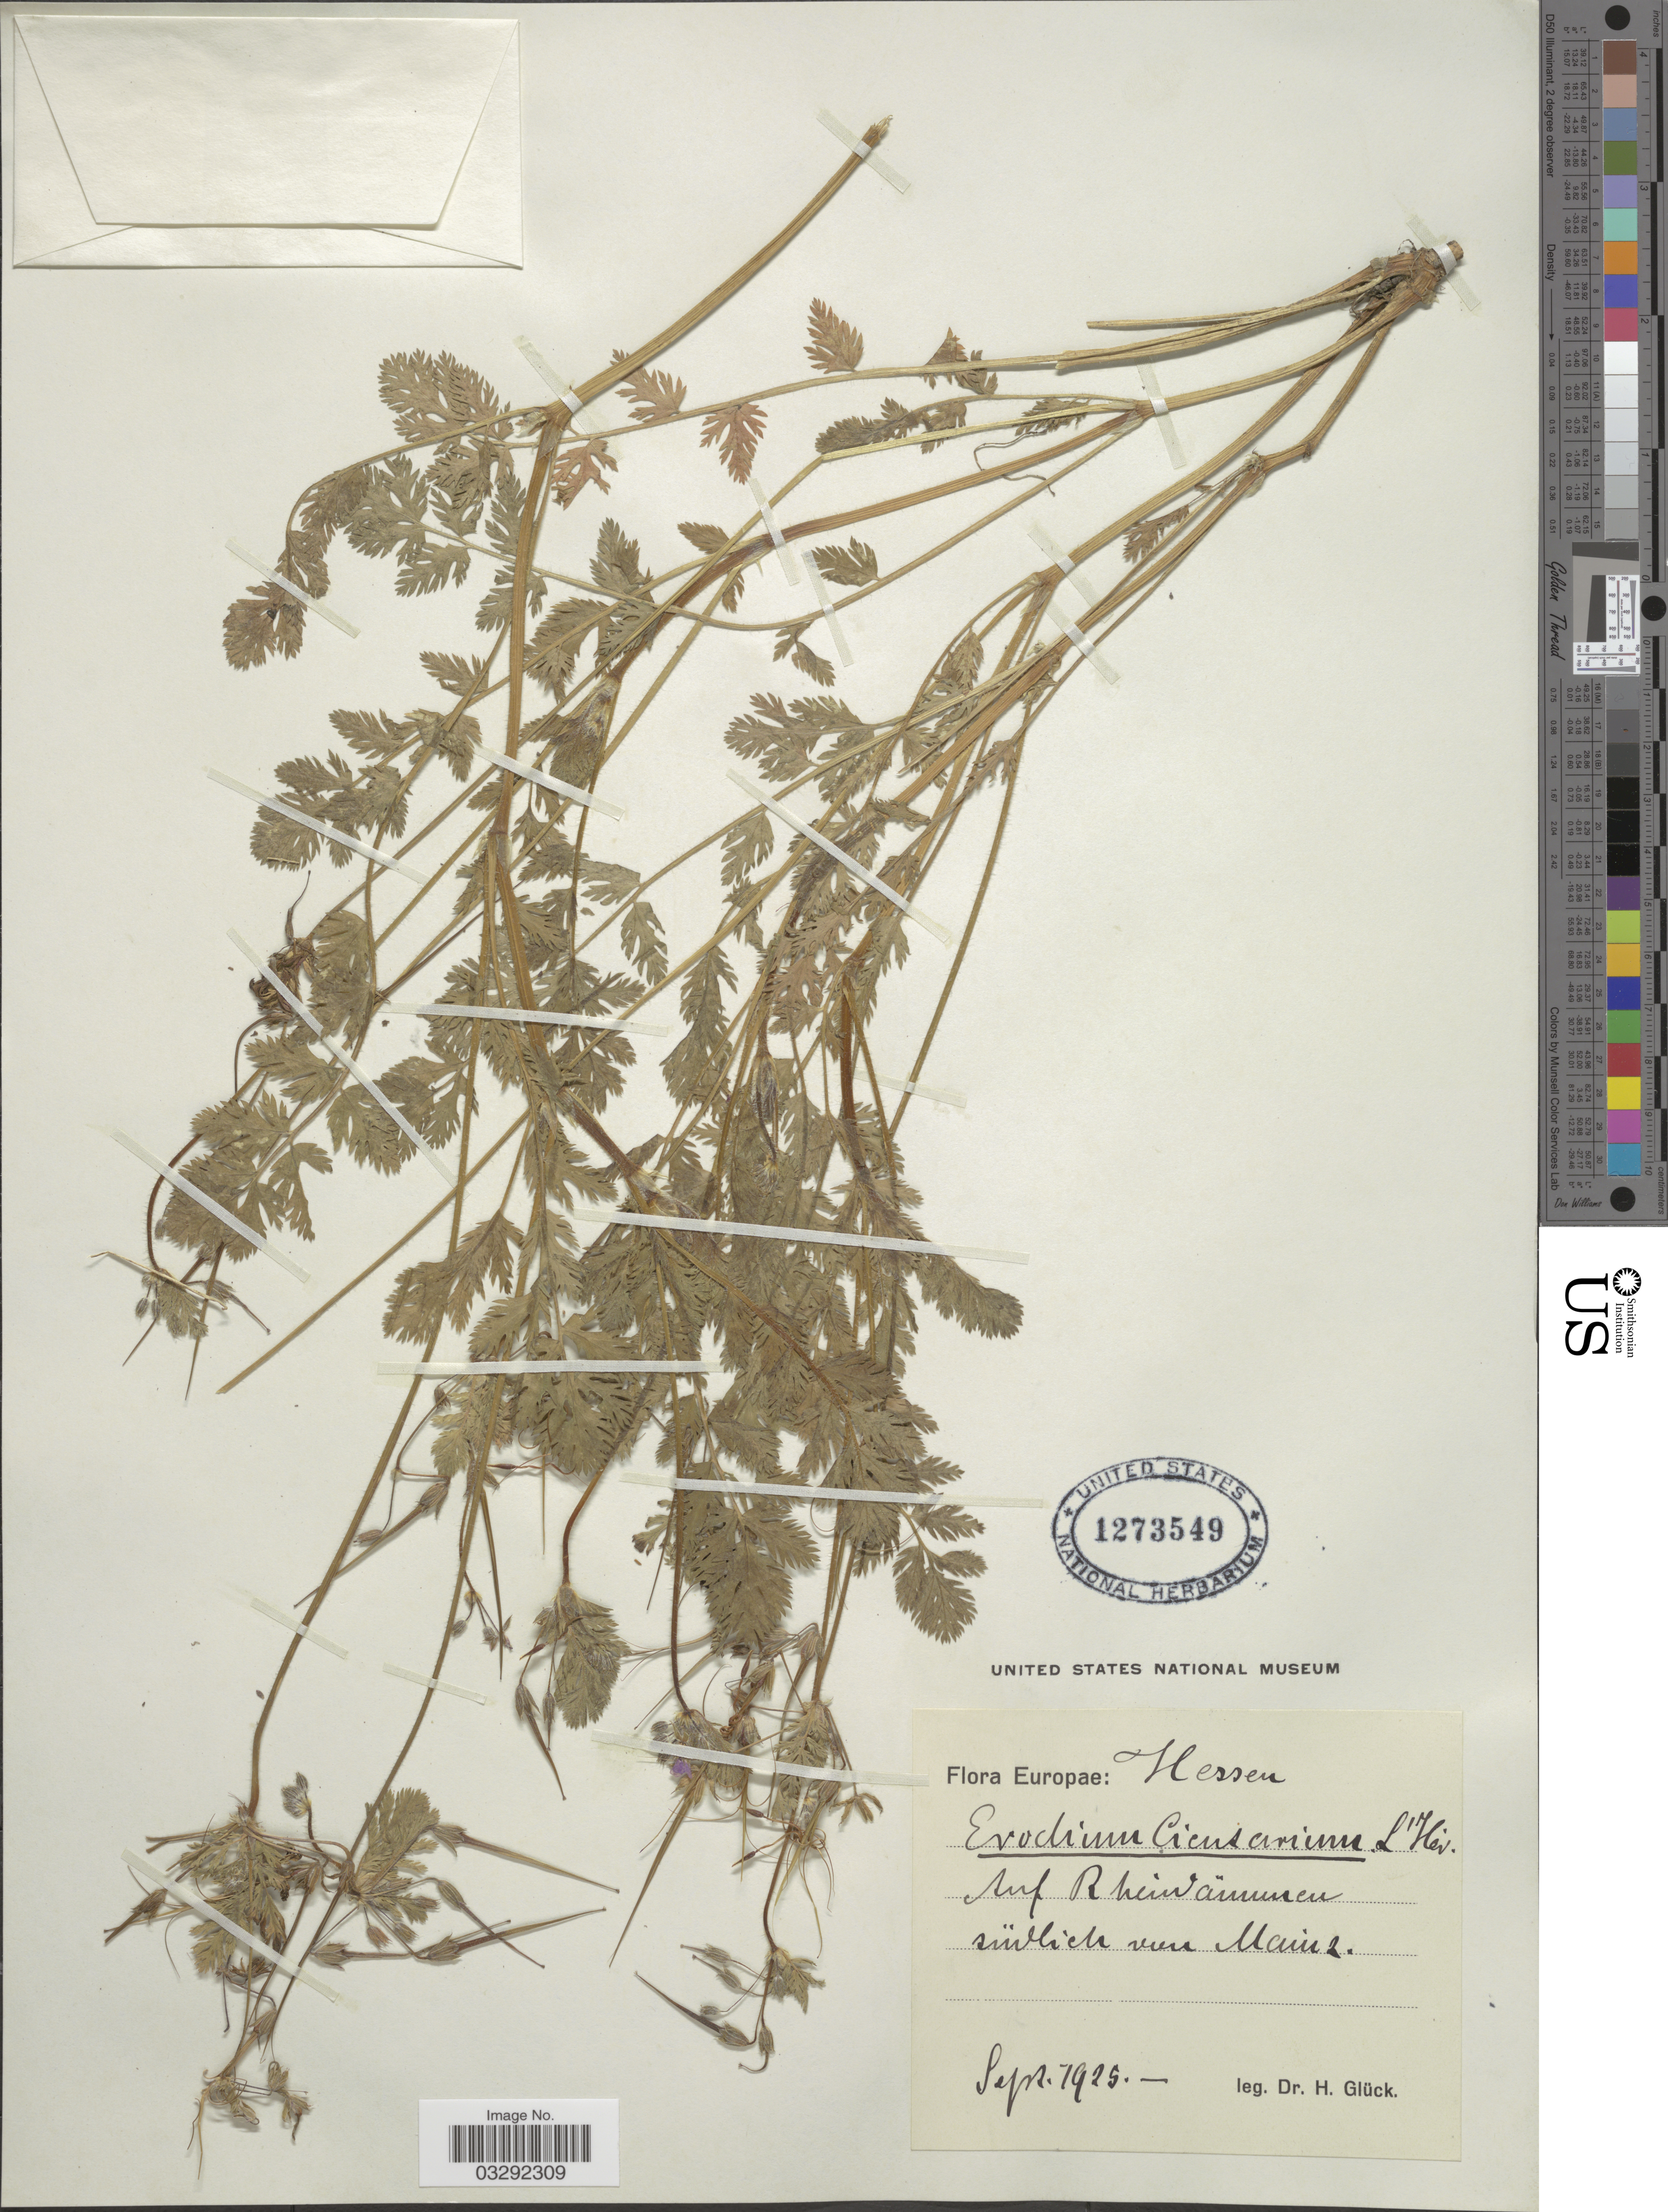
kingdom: Plantae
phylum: Tracheophyta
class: Magnoliopsida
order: Geraniales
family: Geraniaceae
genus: Erodium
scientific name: Erodium cicutarium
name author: (L.) L'Hér.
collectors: H. Glück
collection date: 1925-09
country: Germany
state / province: Hesse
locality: Auf Rheinämmuren [interpreted] südlich von Mainz.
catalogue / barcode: US 1273549